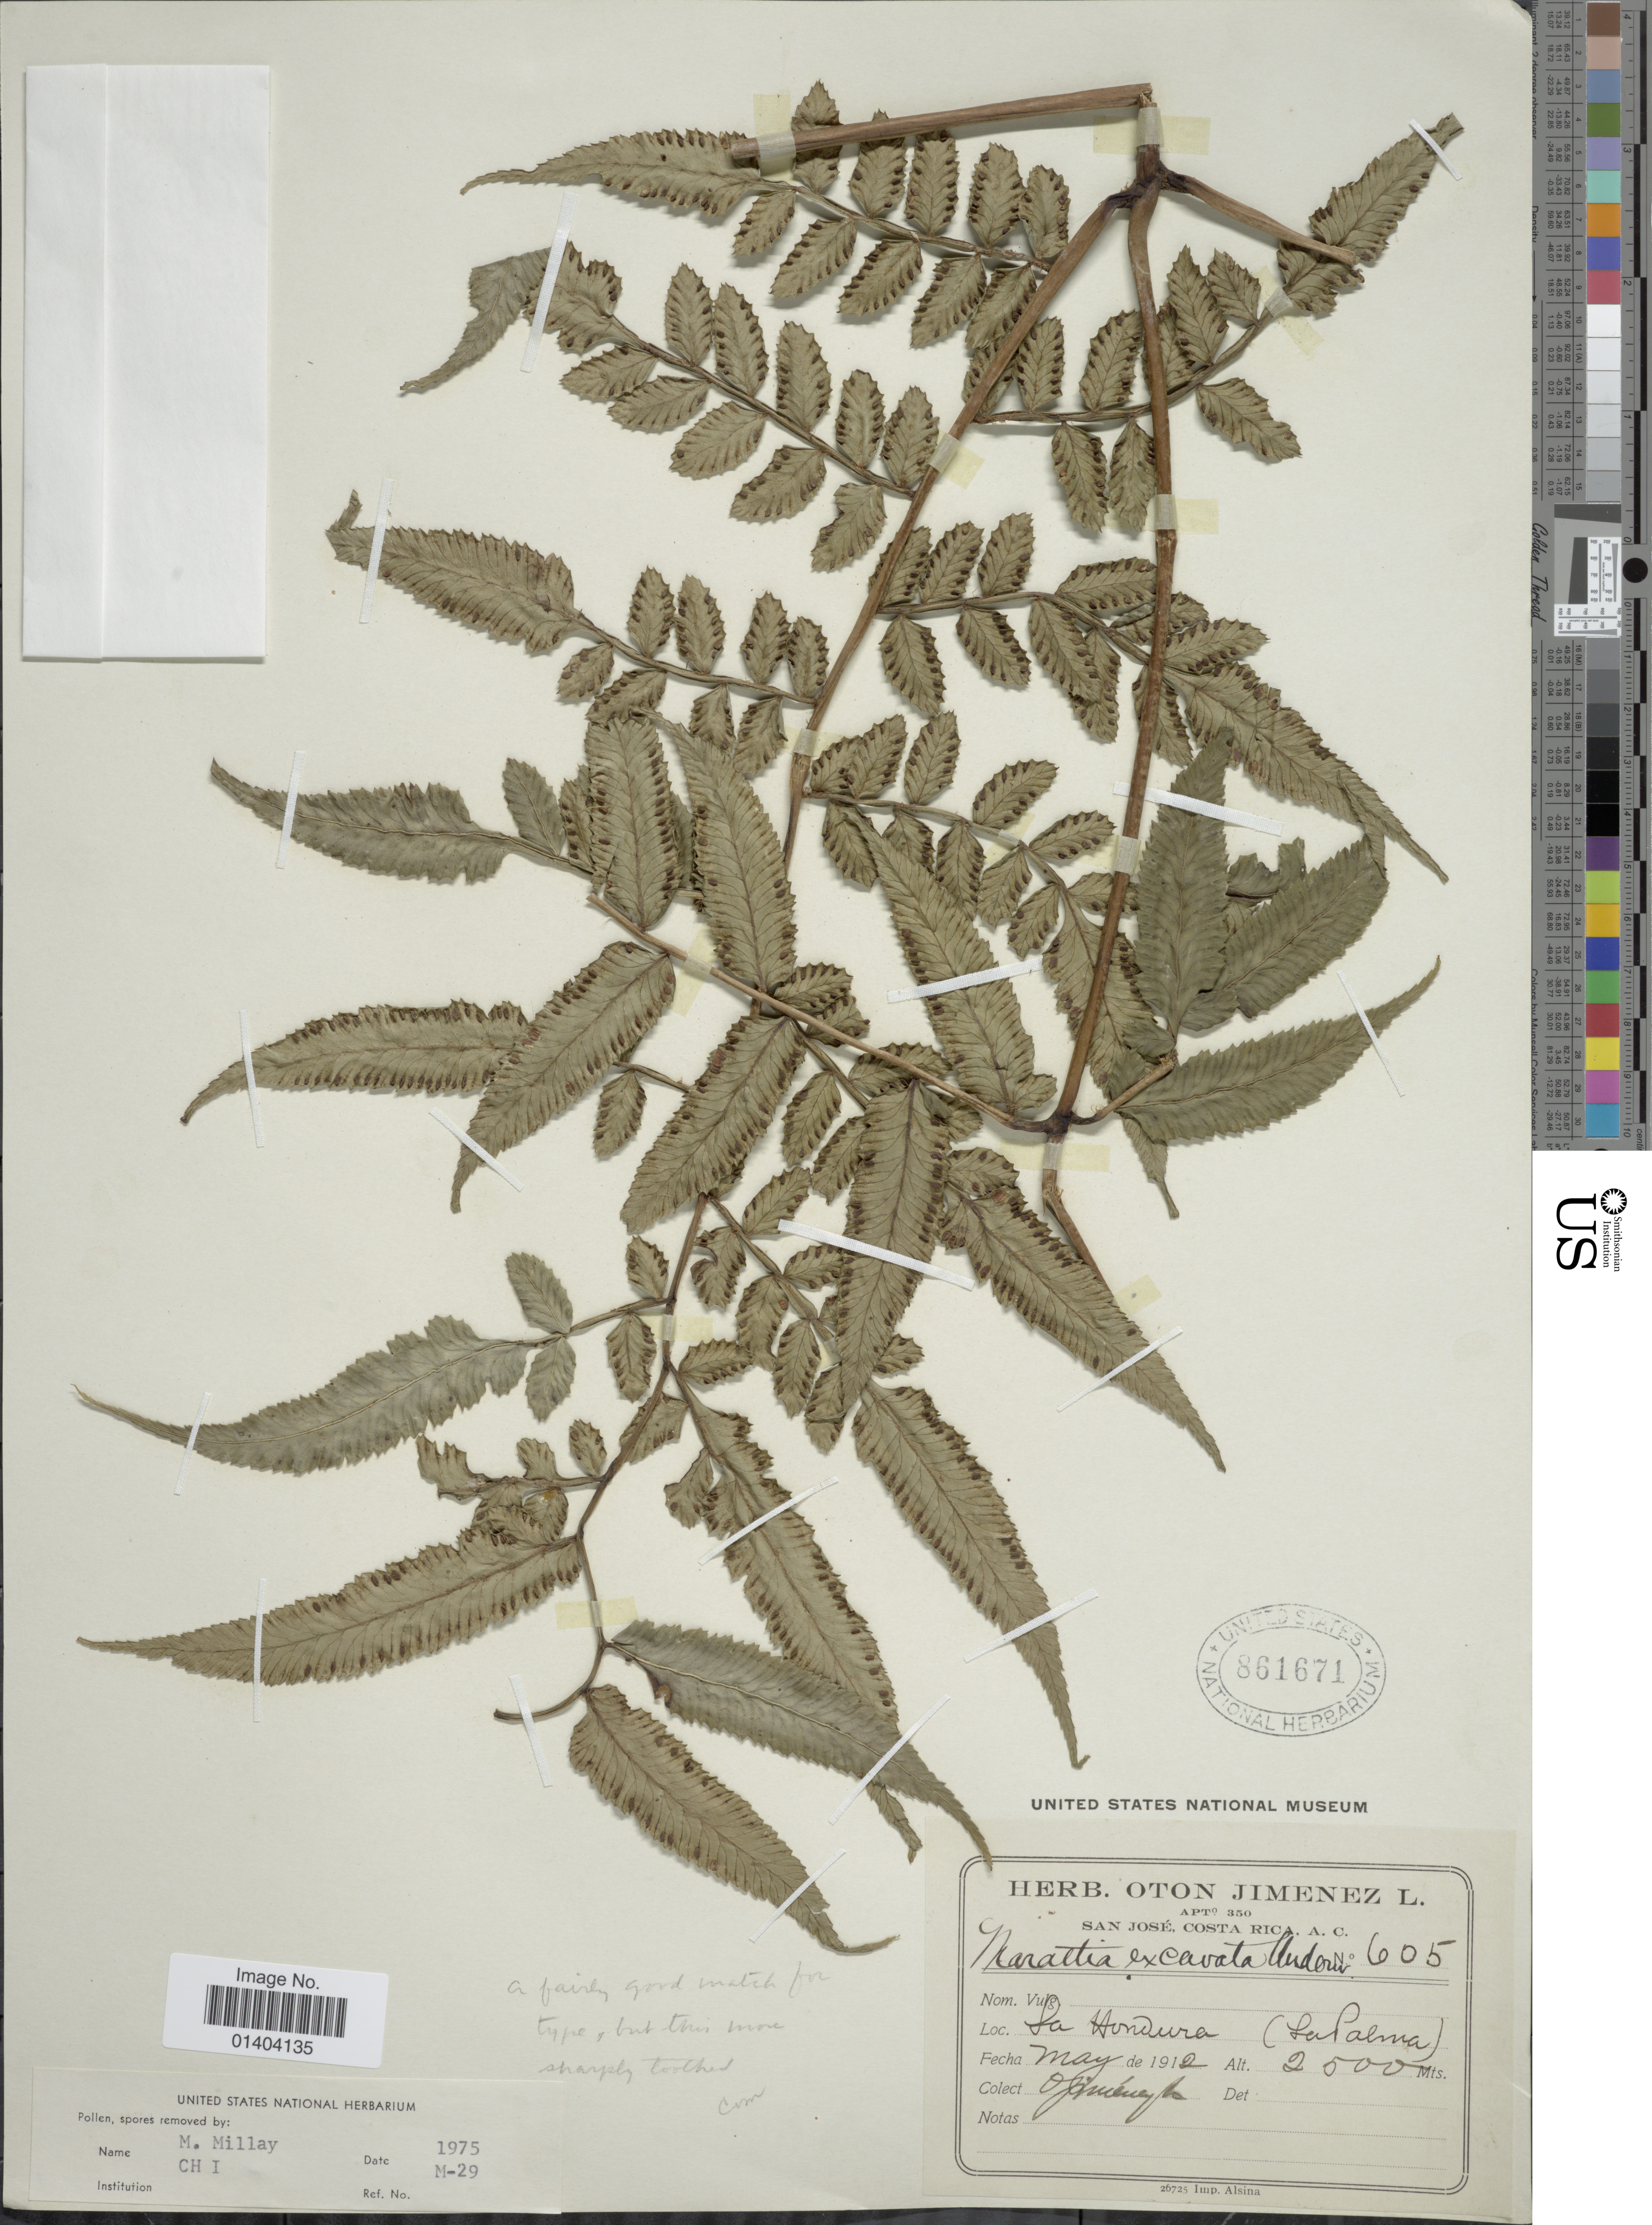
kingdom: Plantae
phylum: Tracheophyta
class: Polypodiopsida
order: Marattiales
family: Marattiaceae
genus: Marattia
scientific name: Marattia excavata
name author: Underw.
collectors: Opmengta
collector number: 605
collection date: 1912-05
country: Costa Rica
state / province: San José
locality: La Hondura (La Palma)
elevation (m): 2500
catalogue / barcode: US 861671